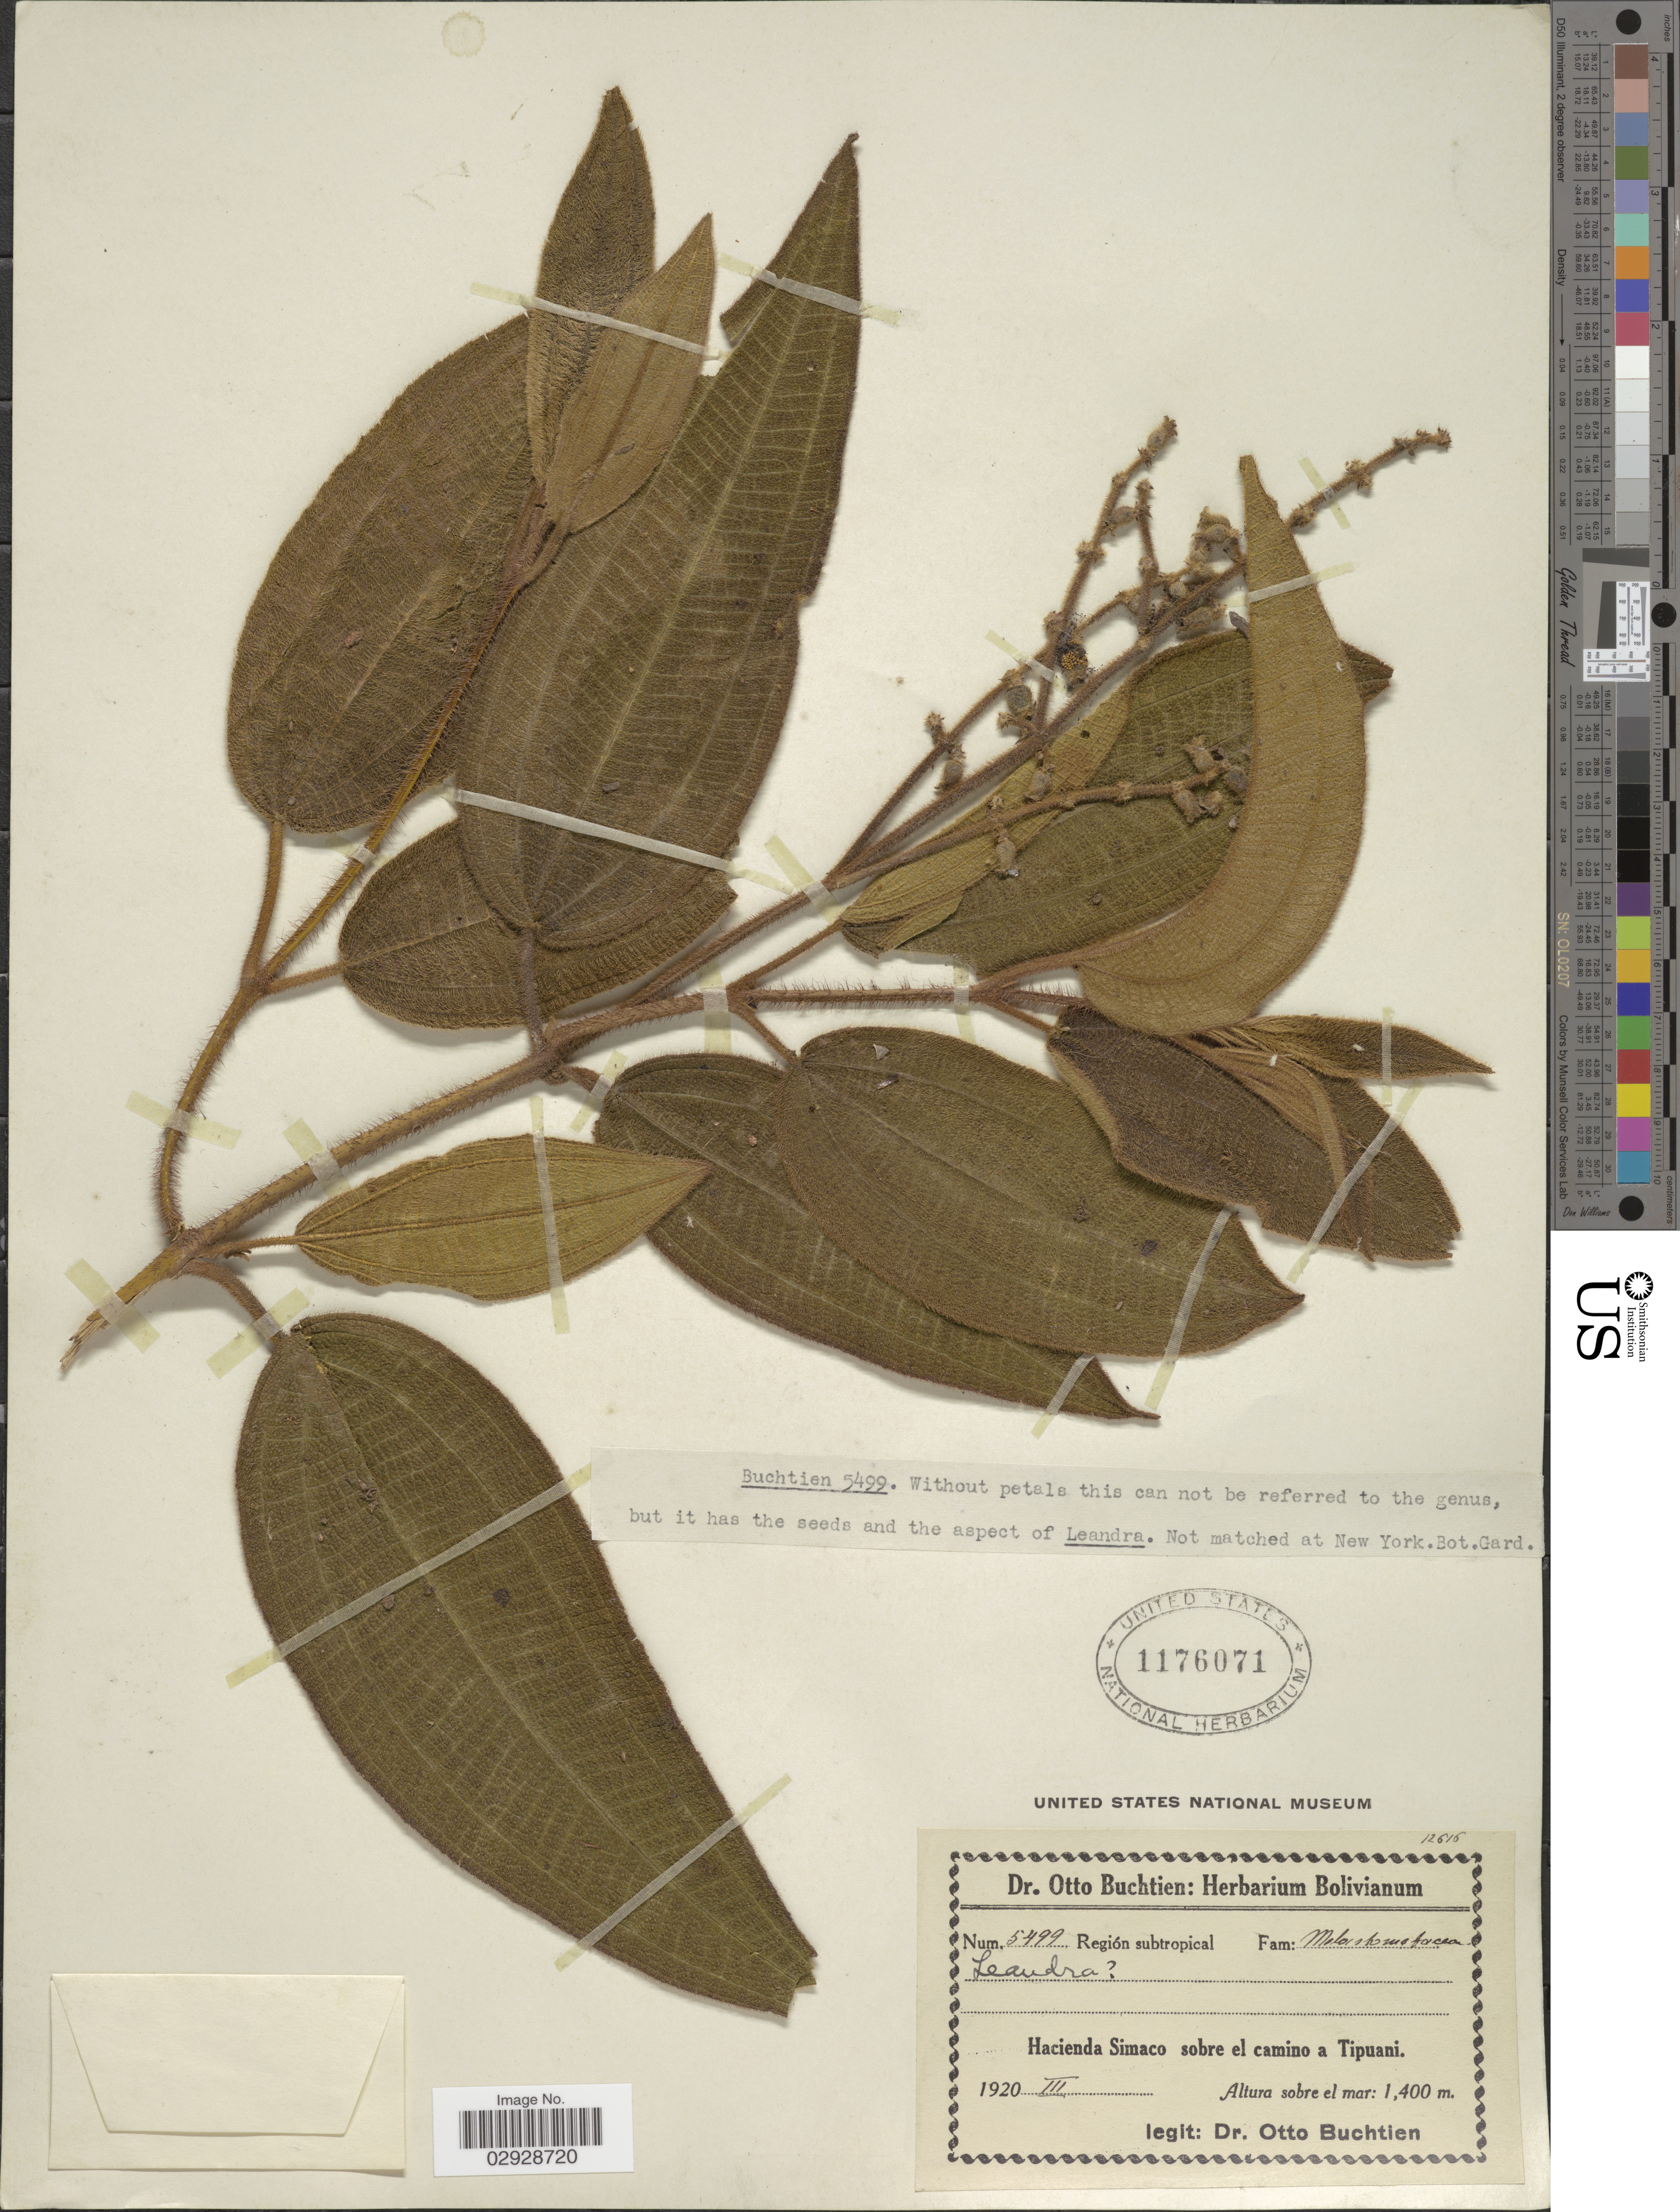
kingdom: Plantae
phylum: Tracheophyta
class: Magnoliopsida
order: Myrtales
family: Melastomataceae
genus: Leandra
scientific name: Leandra crenata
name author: (D. Don) Cogn.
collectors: O. Buchtien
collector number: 5499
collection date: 1920-03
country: Bolivia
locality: Hacienda Simaco sobre el camino a Tipuani.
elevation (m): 1400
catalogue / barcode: US 1176071